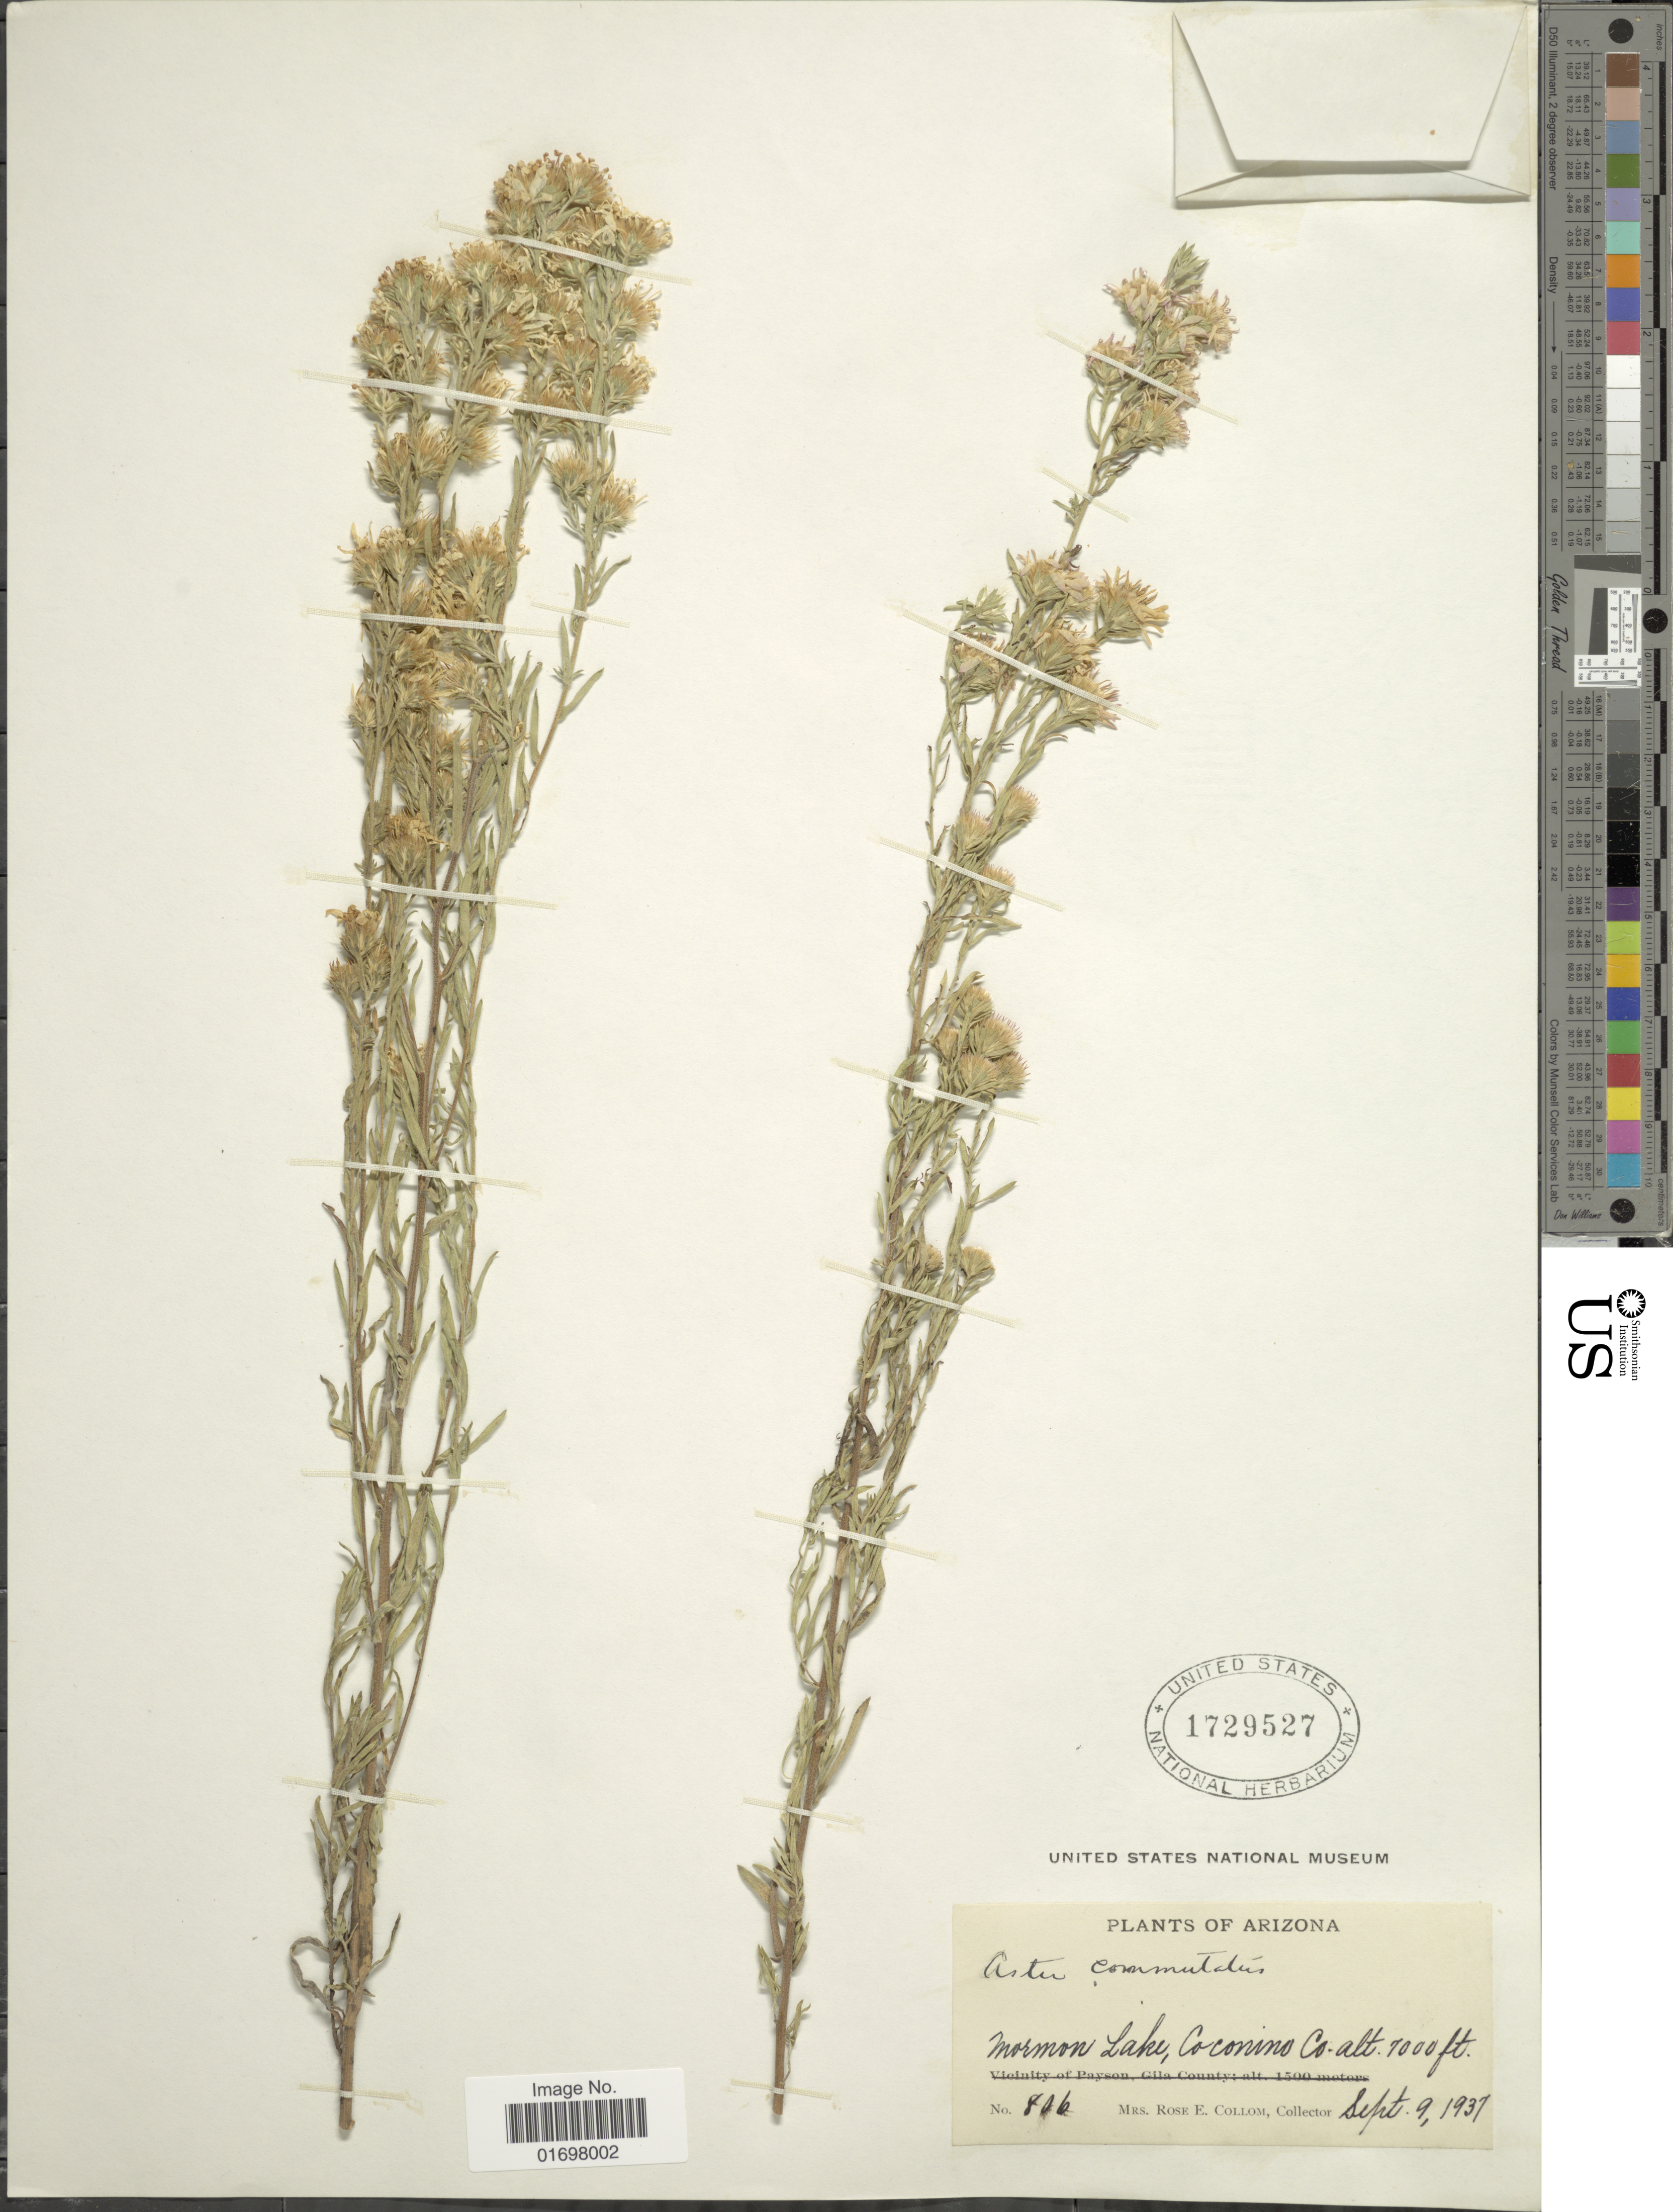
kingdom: Plantae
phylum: Tracheophyta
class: Magnoliopsida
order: Asterales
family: Asteraceae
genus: Symphyotrichum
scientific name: Symphyotrichum falcatum var. commutatum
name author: (Torr. & A. Gray) G.L. Nesom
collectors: R. E. Collom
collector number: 806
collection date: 1937-09-09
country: United States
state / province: Arizona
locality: Arizona. Mormon Lake, Coconino Co.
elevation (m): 2134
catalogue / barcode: US 1729527